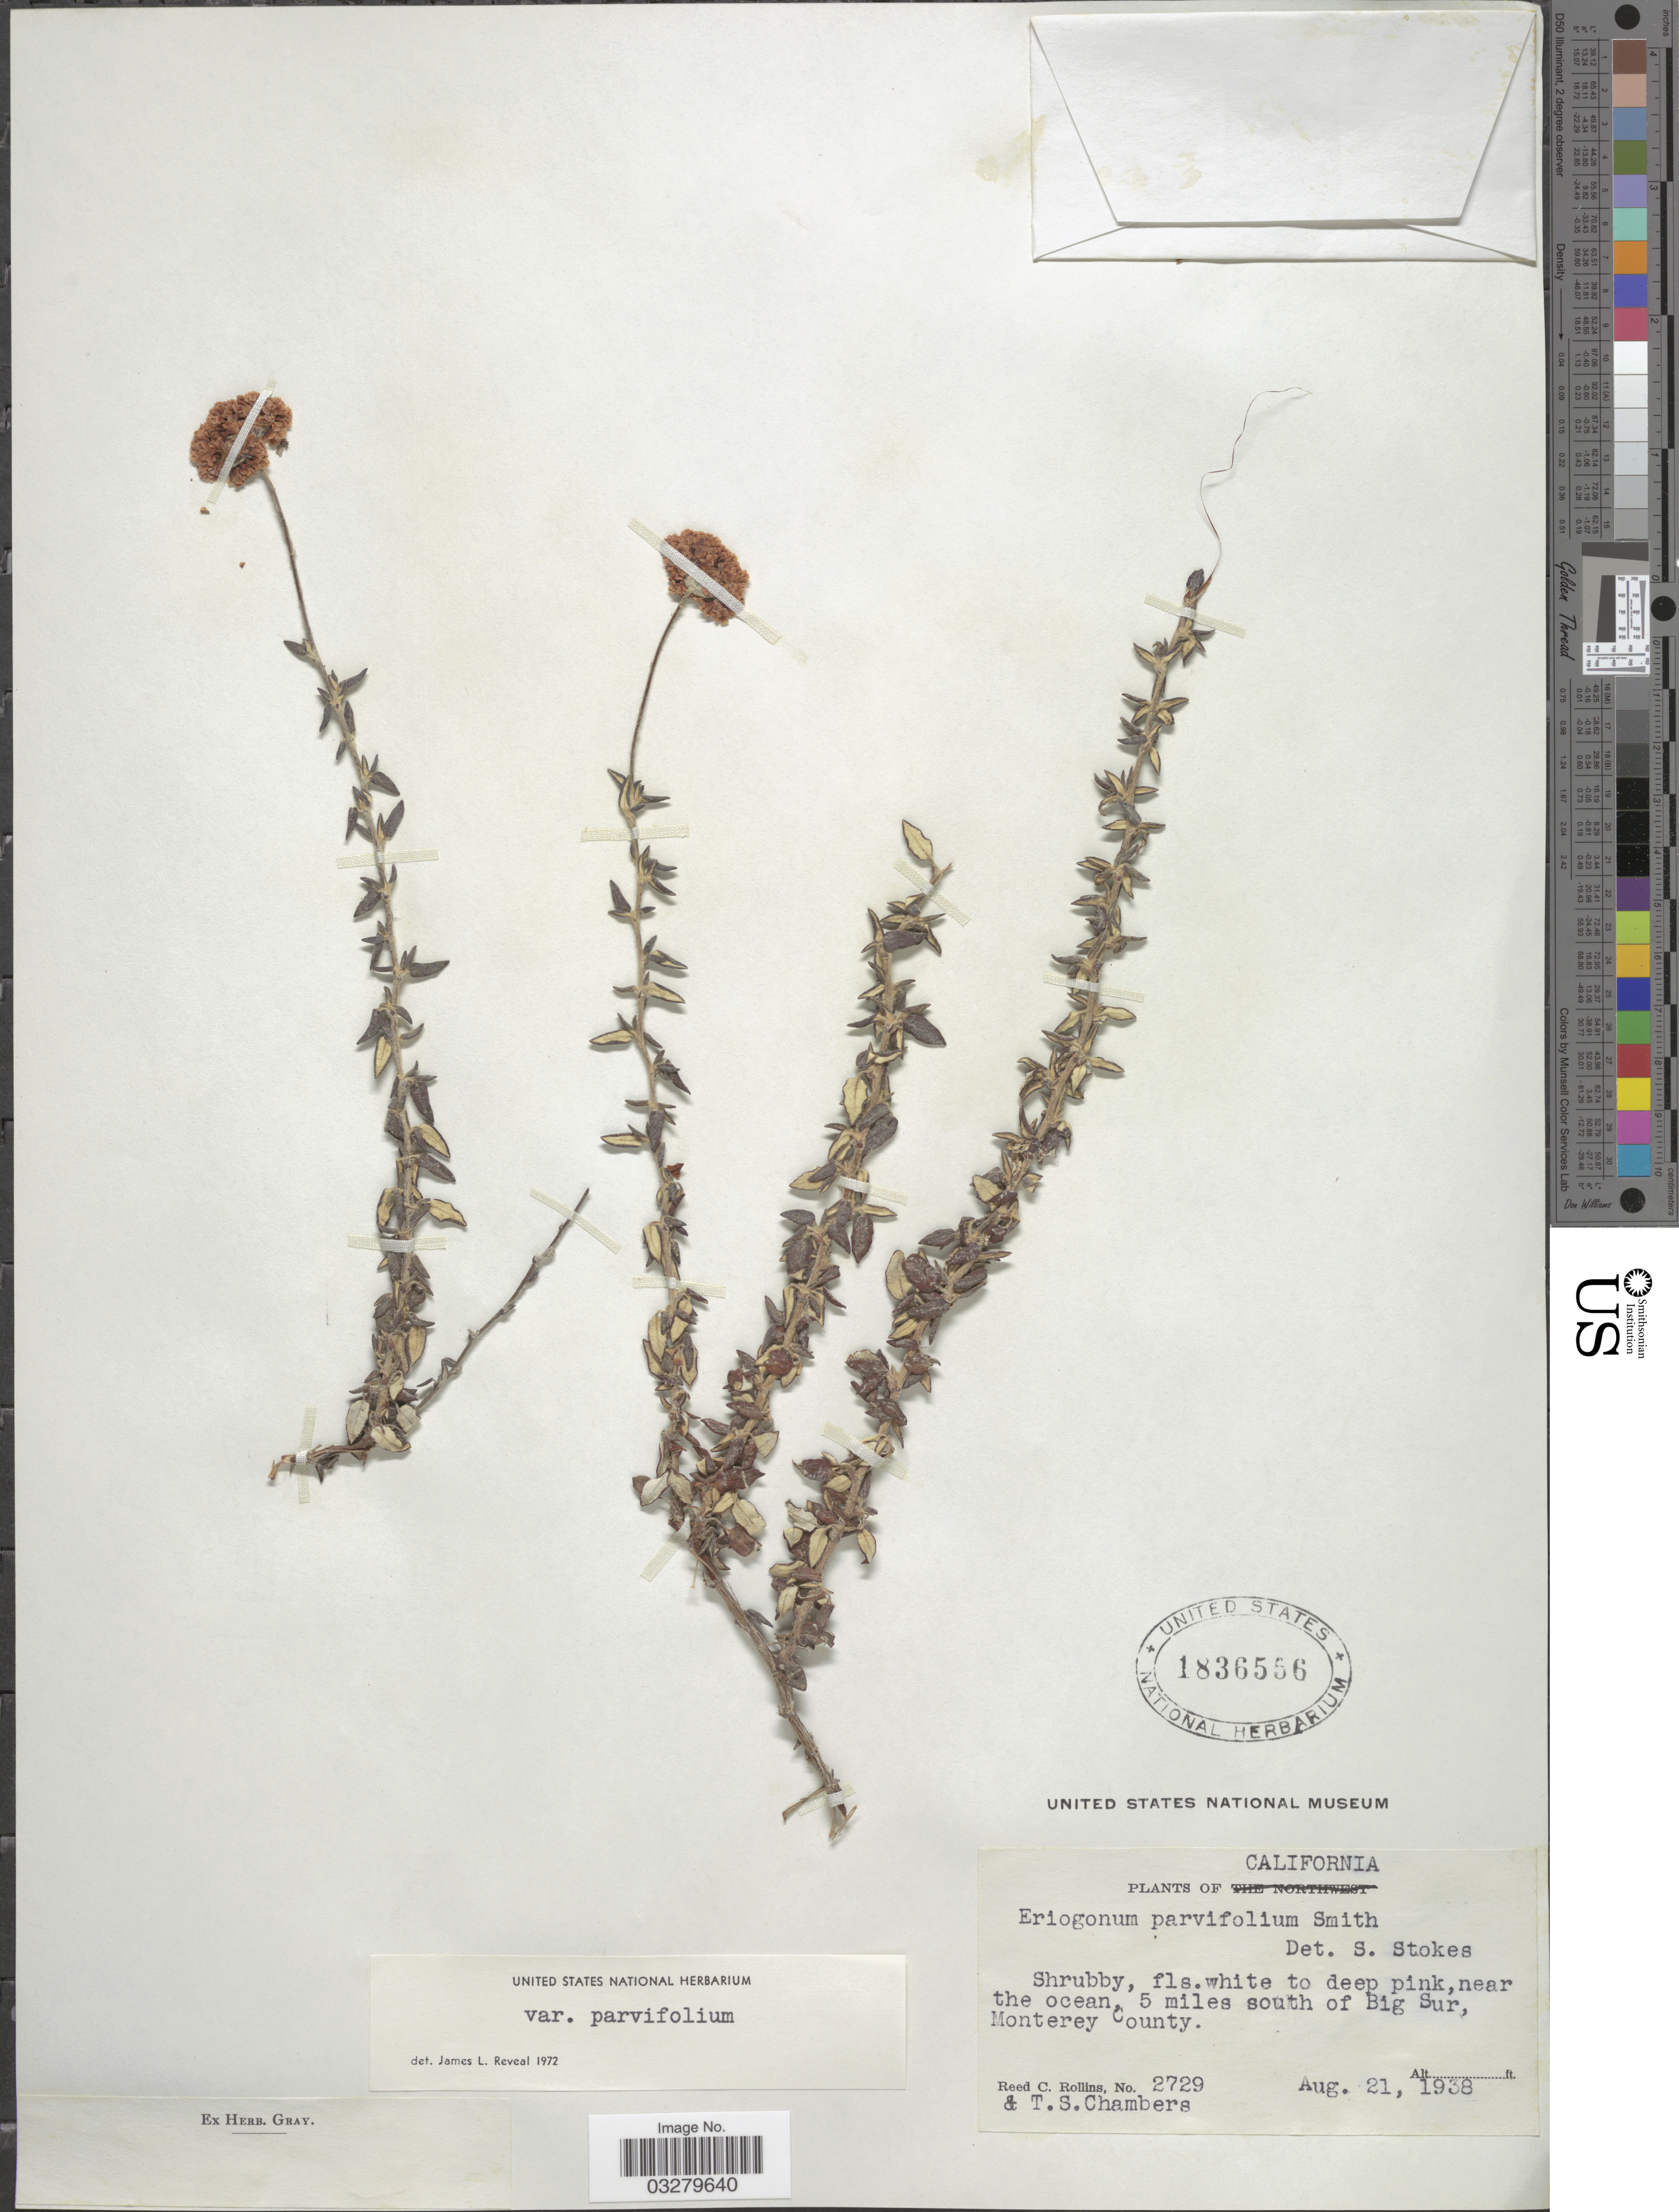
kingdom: Plantae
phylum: Tracheophyta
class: Magnoliopsida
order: Caryophyllales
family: Polygonaceae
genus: Eriogonum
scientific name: Eriogonum parviflorum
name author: Nutt.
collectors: R. C. Rollins & T. Chambers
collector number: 2729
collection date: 1938-08-21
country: United States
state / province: California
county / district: Monterey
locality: Near the ocean. 5 miles south of Big Sur, Monterey County.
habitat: near the ocean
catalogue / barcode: US 1836556